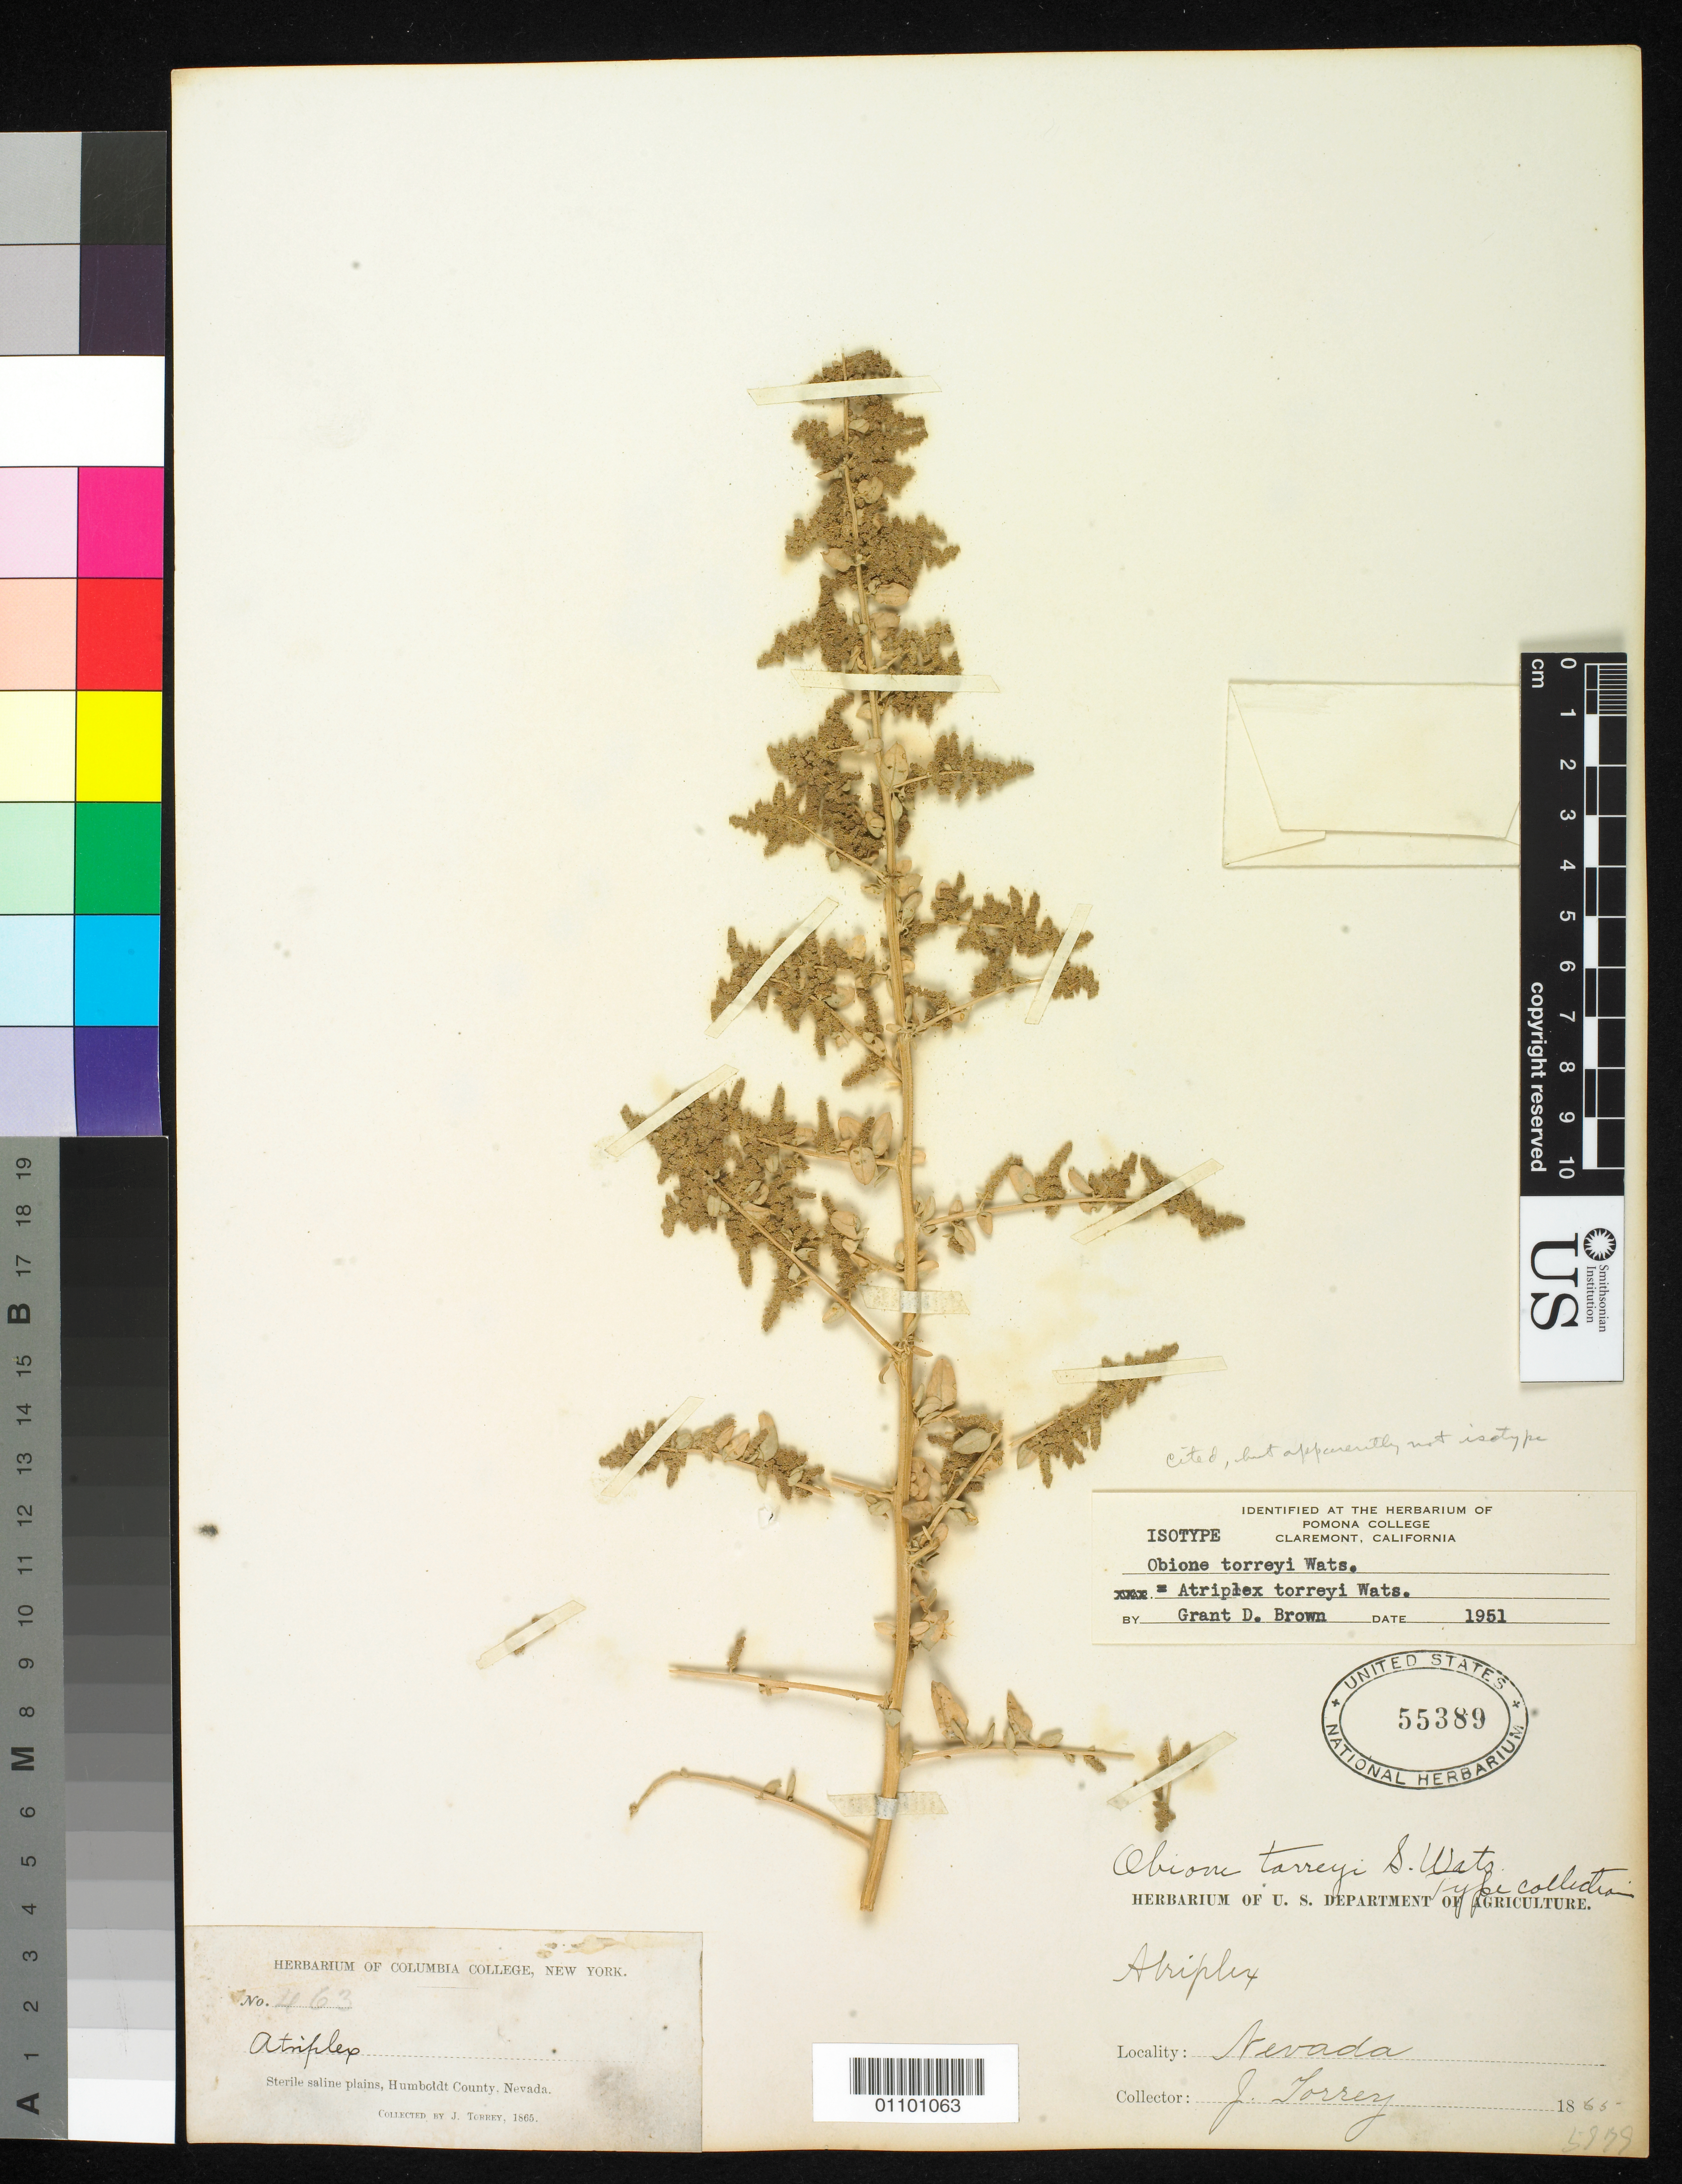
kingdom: Plantae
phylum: Tracheophyta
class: Magnoliopsida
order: Caryophyllales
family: Amaranthaceae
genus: Obione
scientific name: Obione torreyi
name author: S. Watson in C. King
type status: Isolectotype; Syntype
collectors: J. Torrey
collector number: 463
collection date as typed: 1865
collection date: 1865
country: United States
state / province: Nevada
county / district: Humboldt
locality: Sterile saline plains.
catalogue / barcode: US 55389